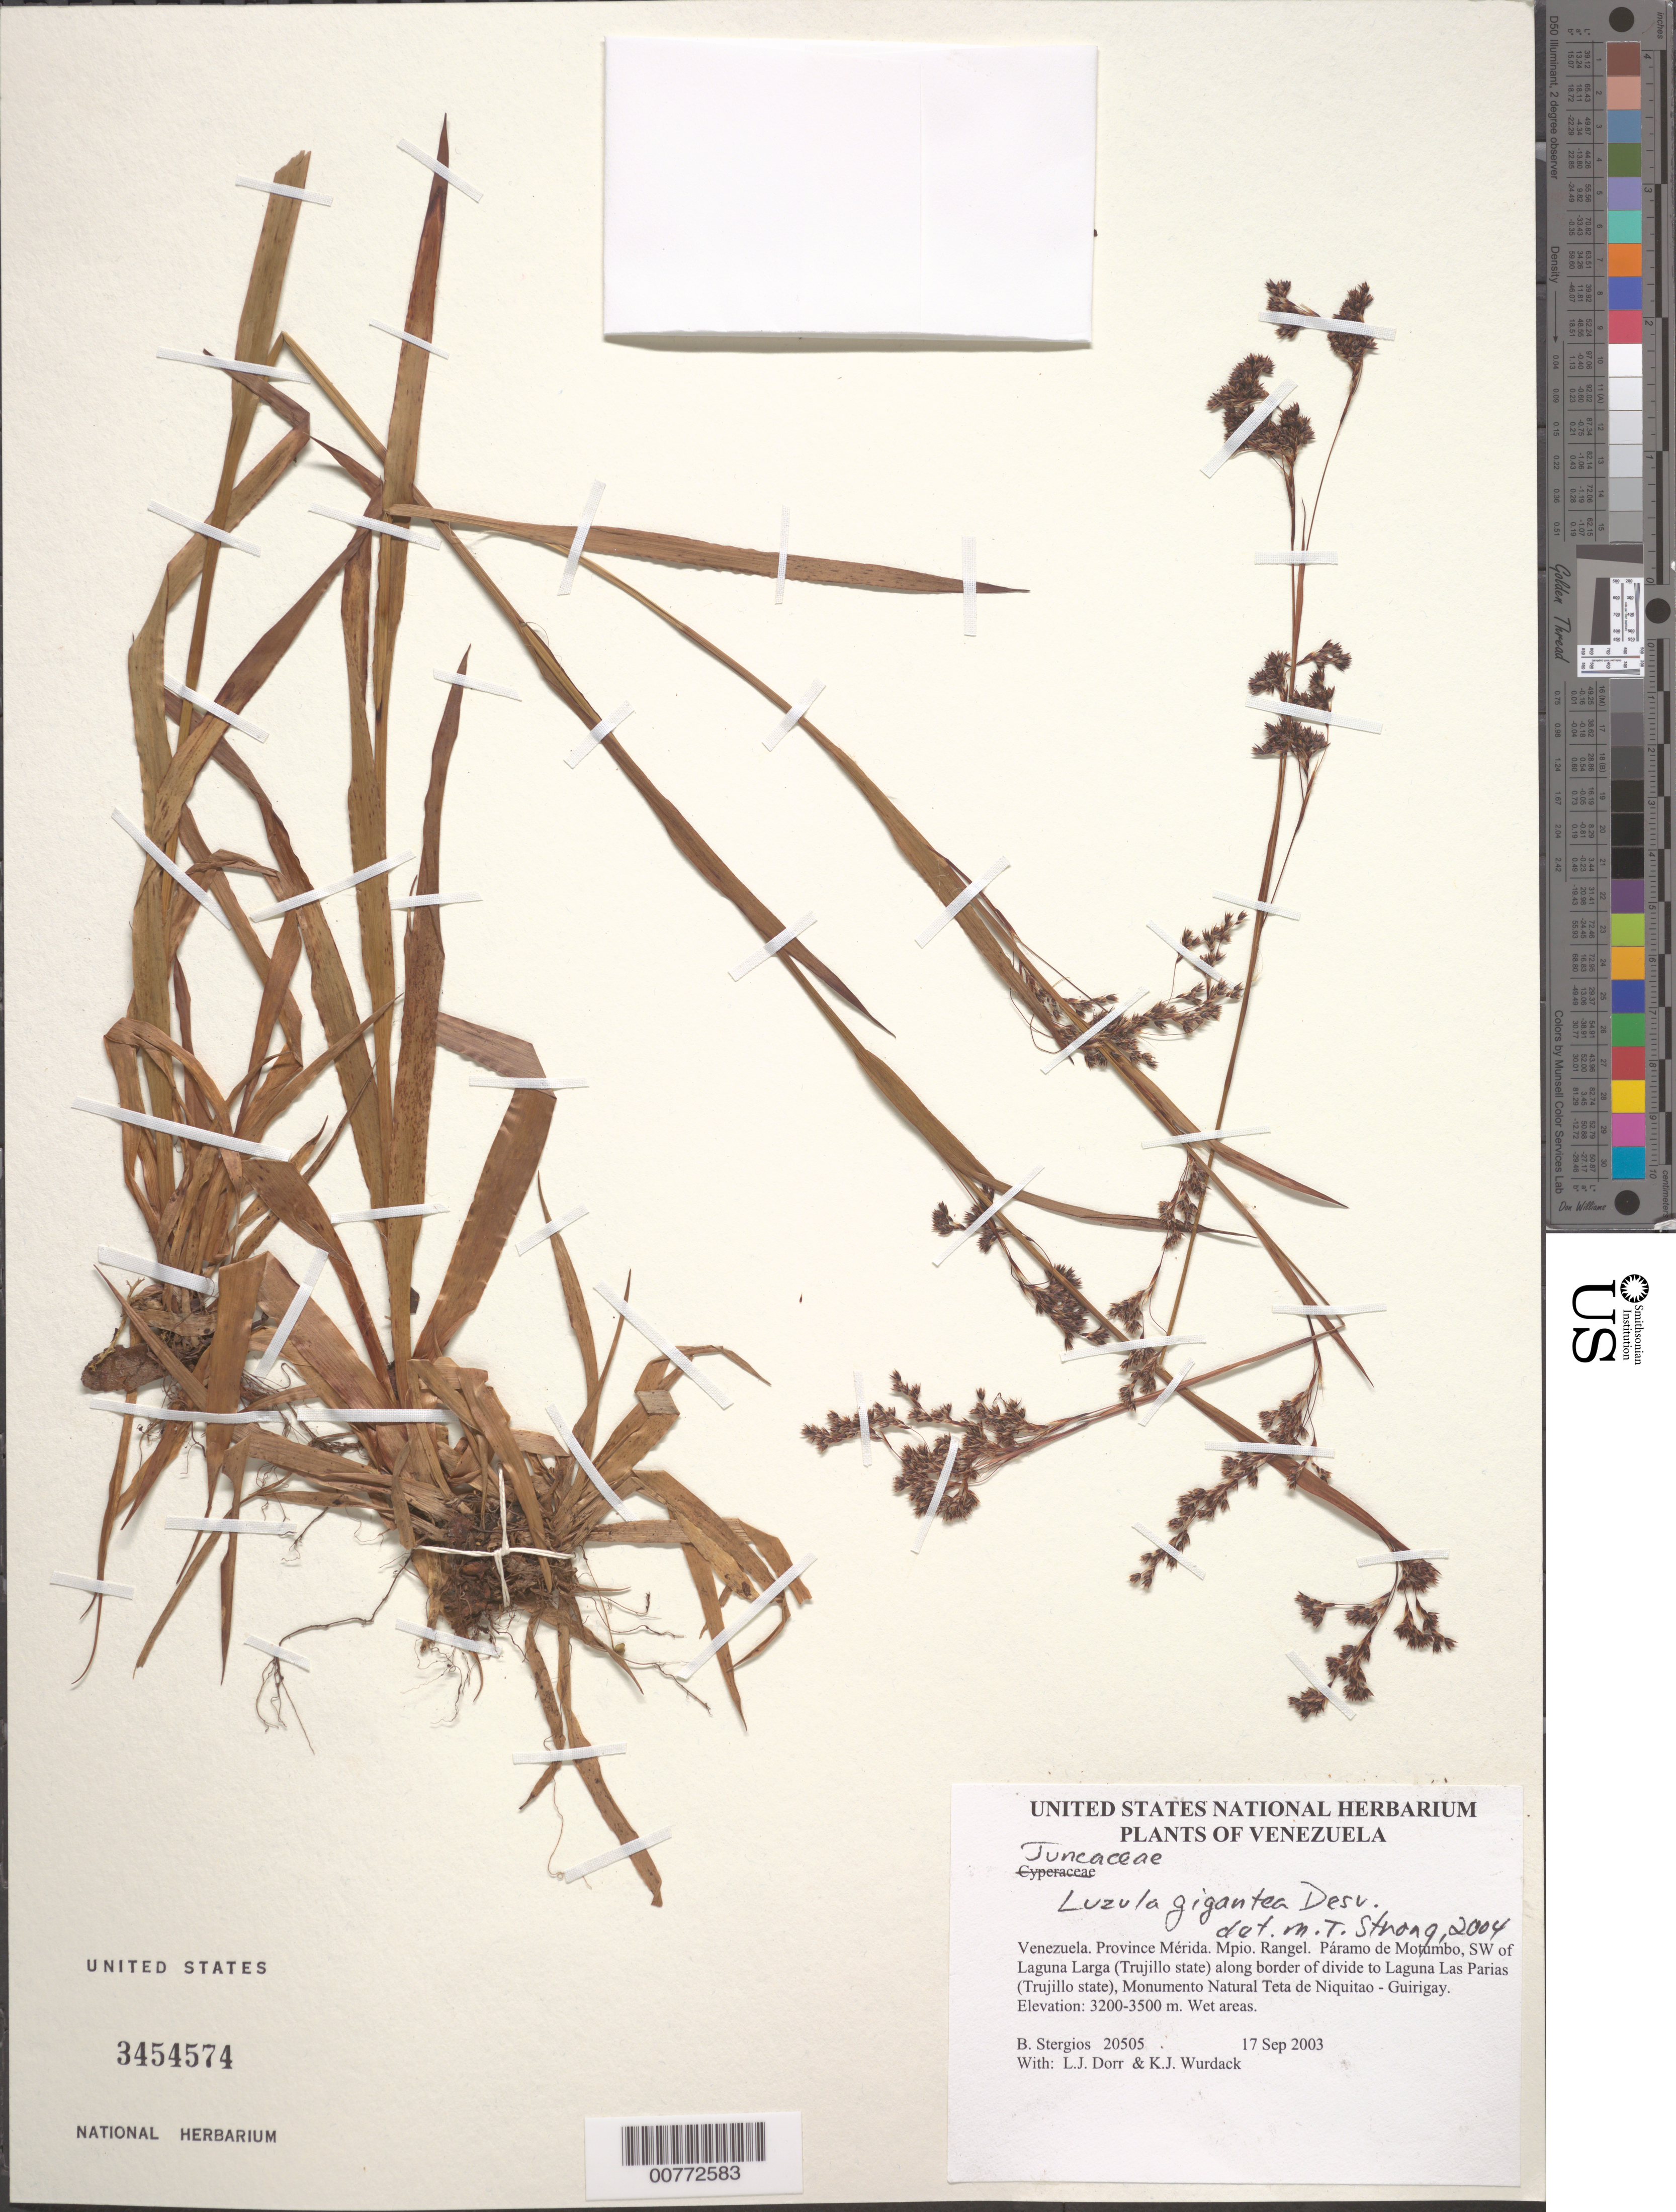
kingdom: Plantae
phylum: Tracheophyta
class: Liliopsida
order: Poales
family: Juncaceae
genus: Luzula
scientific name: Luzula gigantea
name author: Desv.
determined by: Strong, M. T., (US), Smithsonian Institution - National Museum of Natural History (UNITED STATES)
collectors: B. G. Stergios, L. J. Dorr & K. Wurdack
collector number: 20505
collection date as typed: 17 Sep 2003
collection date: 2003-09-17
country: Venezuela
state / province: Mérida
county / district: Rangel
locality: Páramo de Motumbo, NW of Laguna Larga (Trujillo state), Monumento Natural Teta de Niquitao - Guirigay.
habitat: Wet areas.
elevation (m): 3200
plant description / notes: F, PORT, US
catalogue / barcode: US 3454574